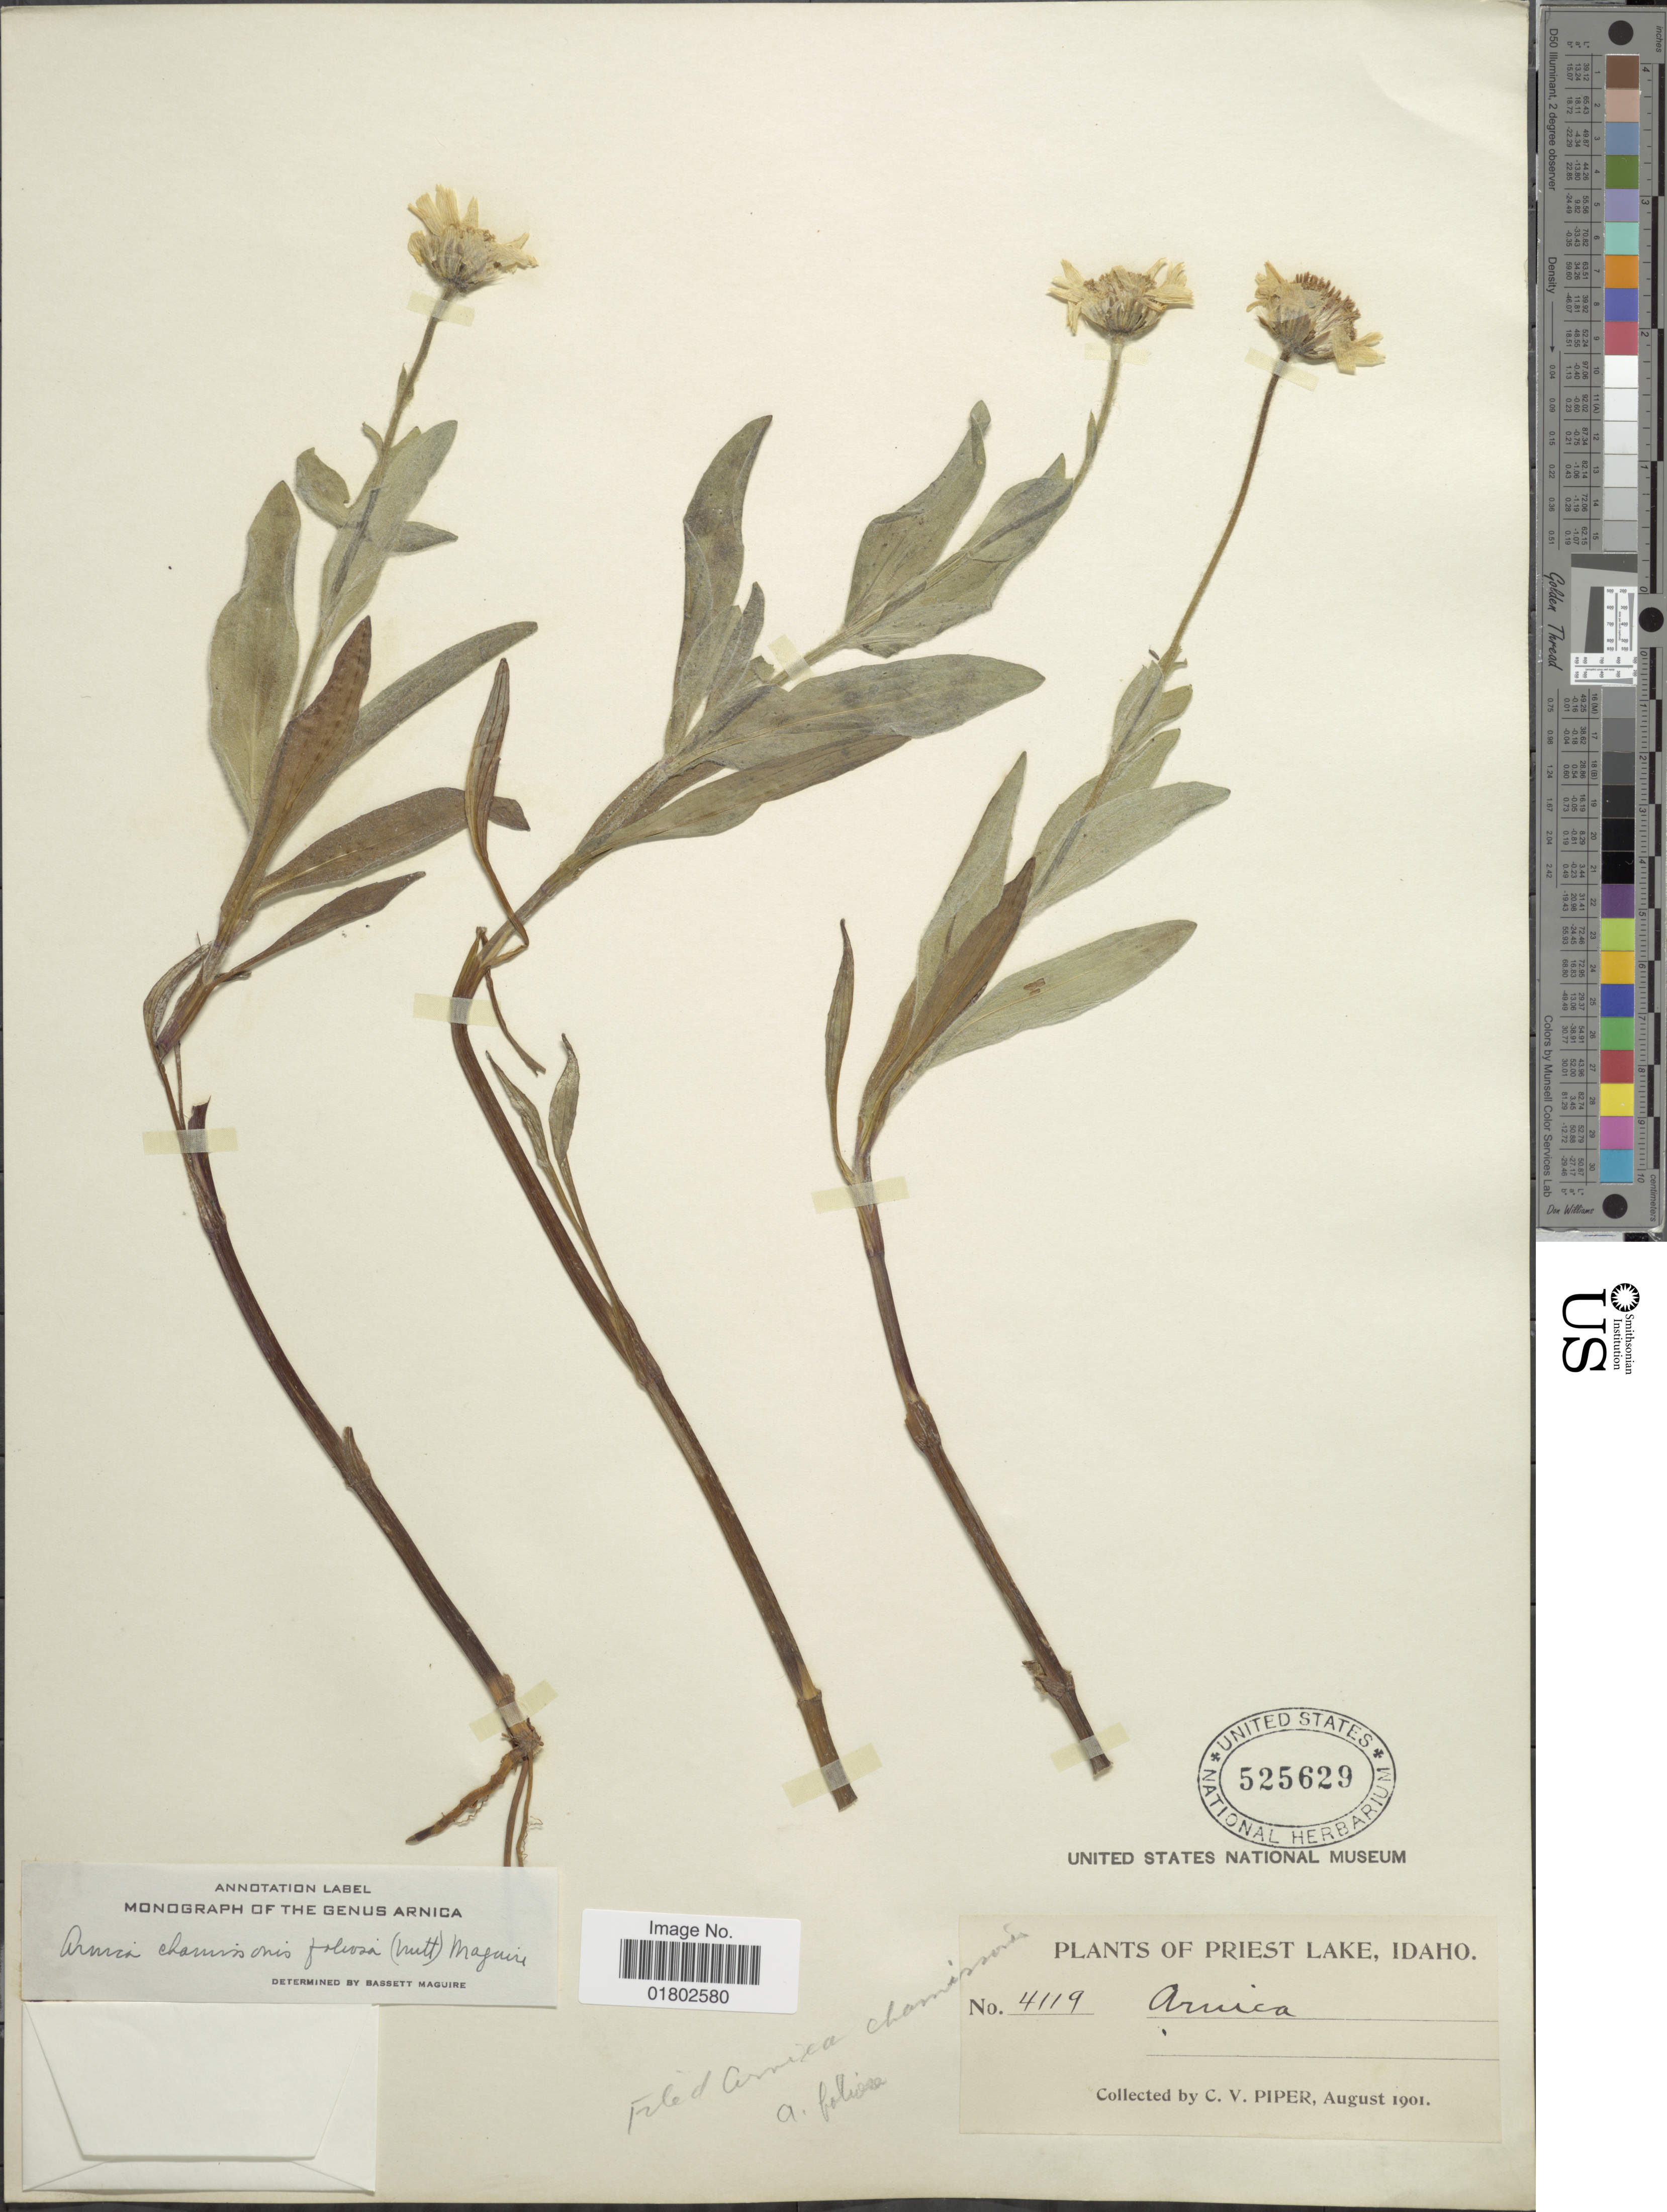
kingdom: Plantae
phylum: Tracheophyta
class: Magnoliopsida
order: Asterales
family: Asteraceae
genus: Arnica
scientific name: Arnica chamissonis subsp. foliosa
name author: (Nutt.) Maguire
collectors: C. V. Piper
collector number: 4119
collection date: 1901-08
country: United States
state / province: Idaho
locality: Priest Lake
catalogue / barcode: US 525629